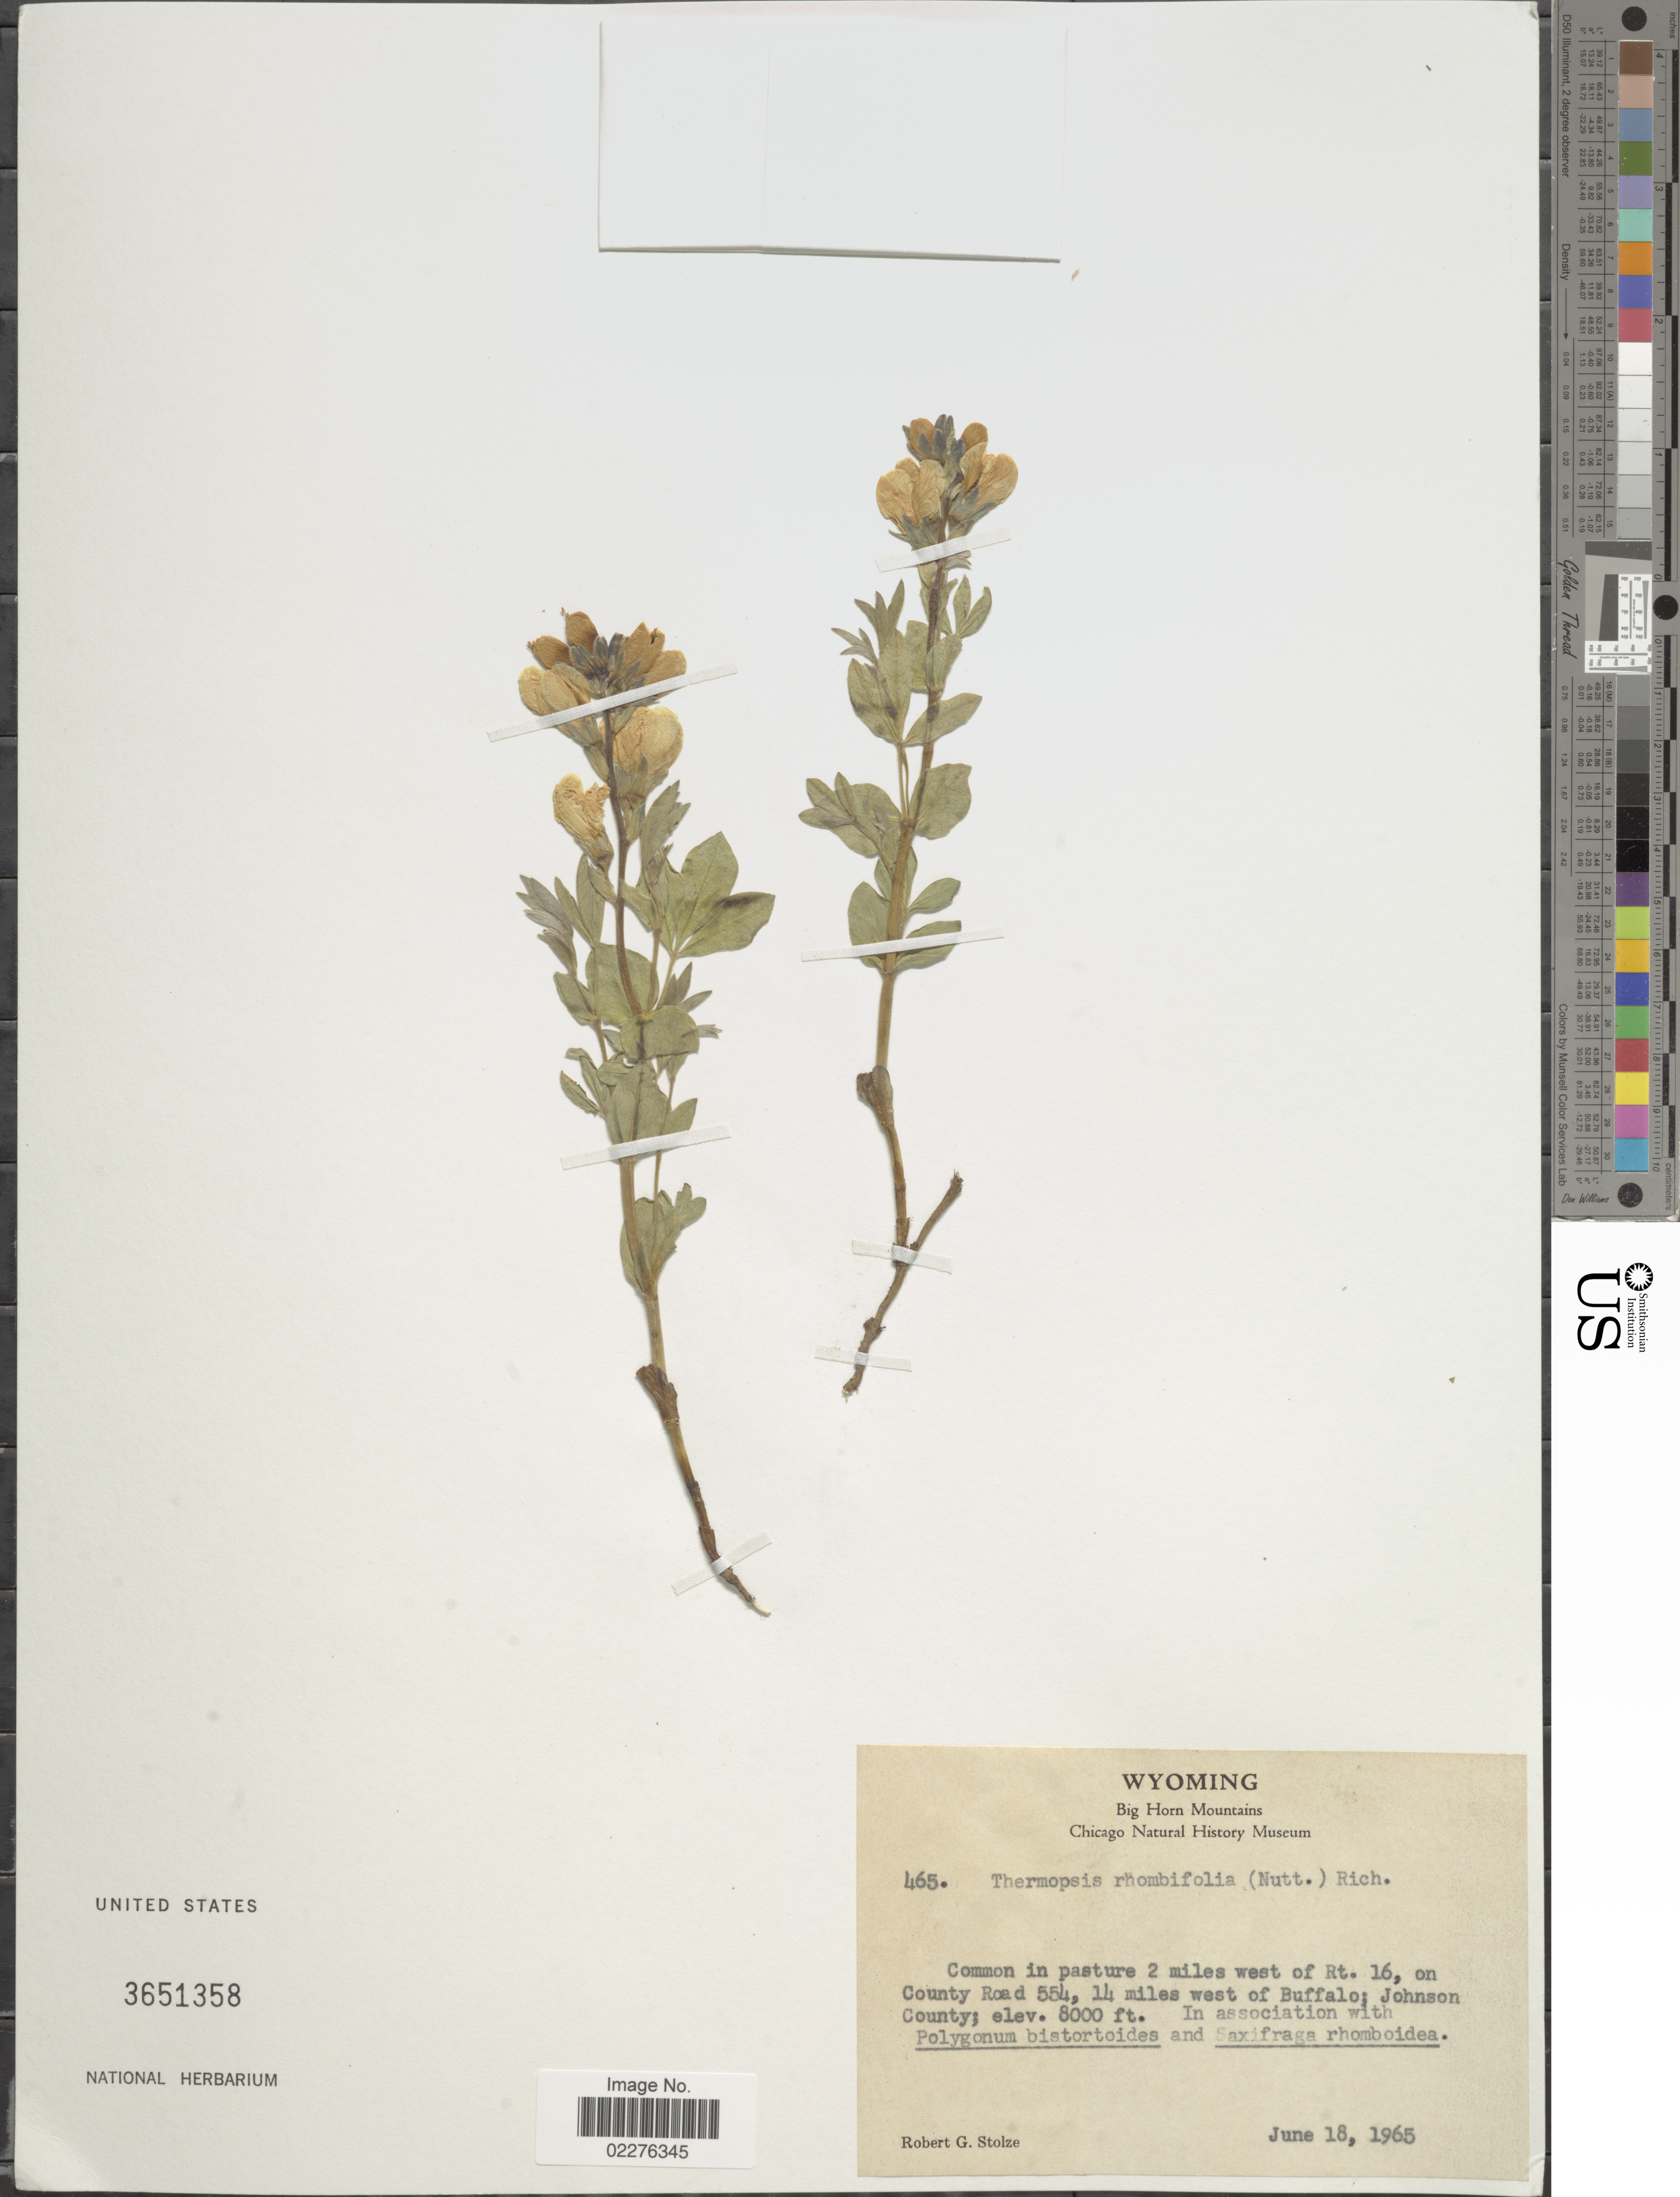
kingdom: Plantae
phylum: Tracheophyta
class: Magnoliopsida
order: Fabales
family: Fabaceae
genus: Thermopsis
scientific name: Thermopsis rhombifolia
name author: Richardson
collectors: R. G. Stolze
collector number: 465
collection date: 1965-06-18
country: United States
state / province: Wyoming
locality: Common in pasture 2 miles west of Rt 16, on County Road 554, 14 miles west of Buffalo; Jonhson County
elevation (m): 2438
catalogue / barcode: US 3651358